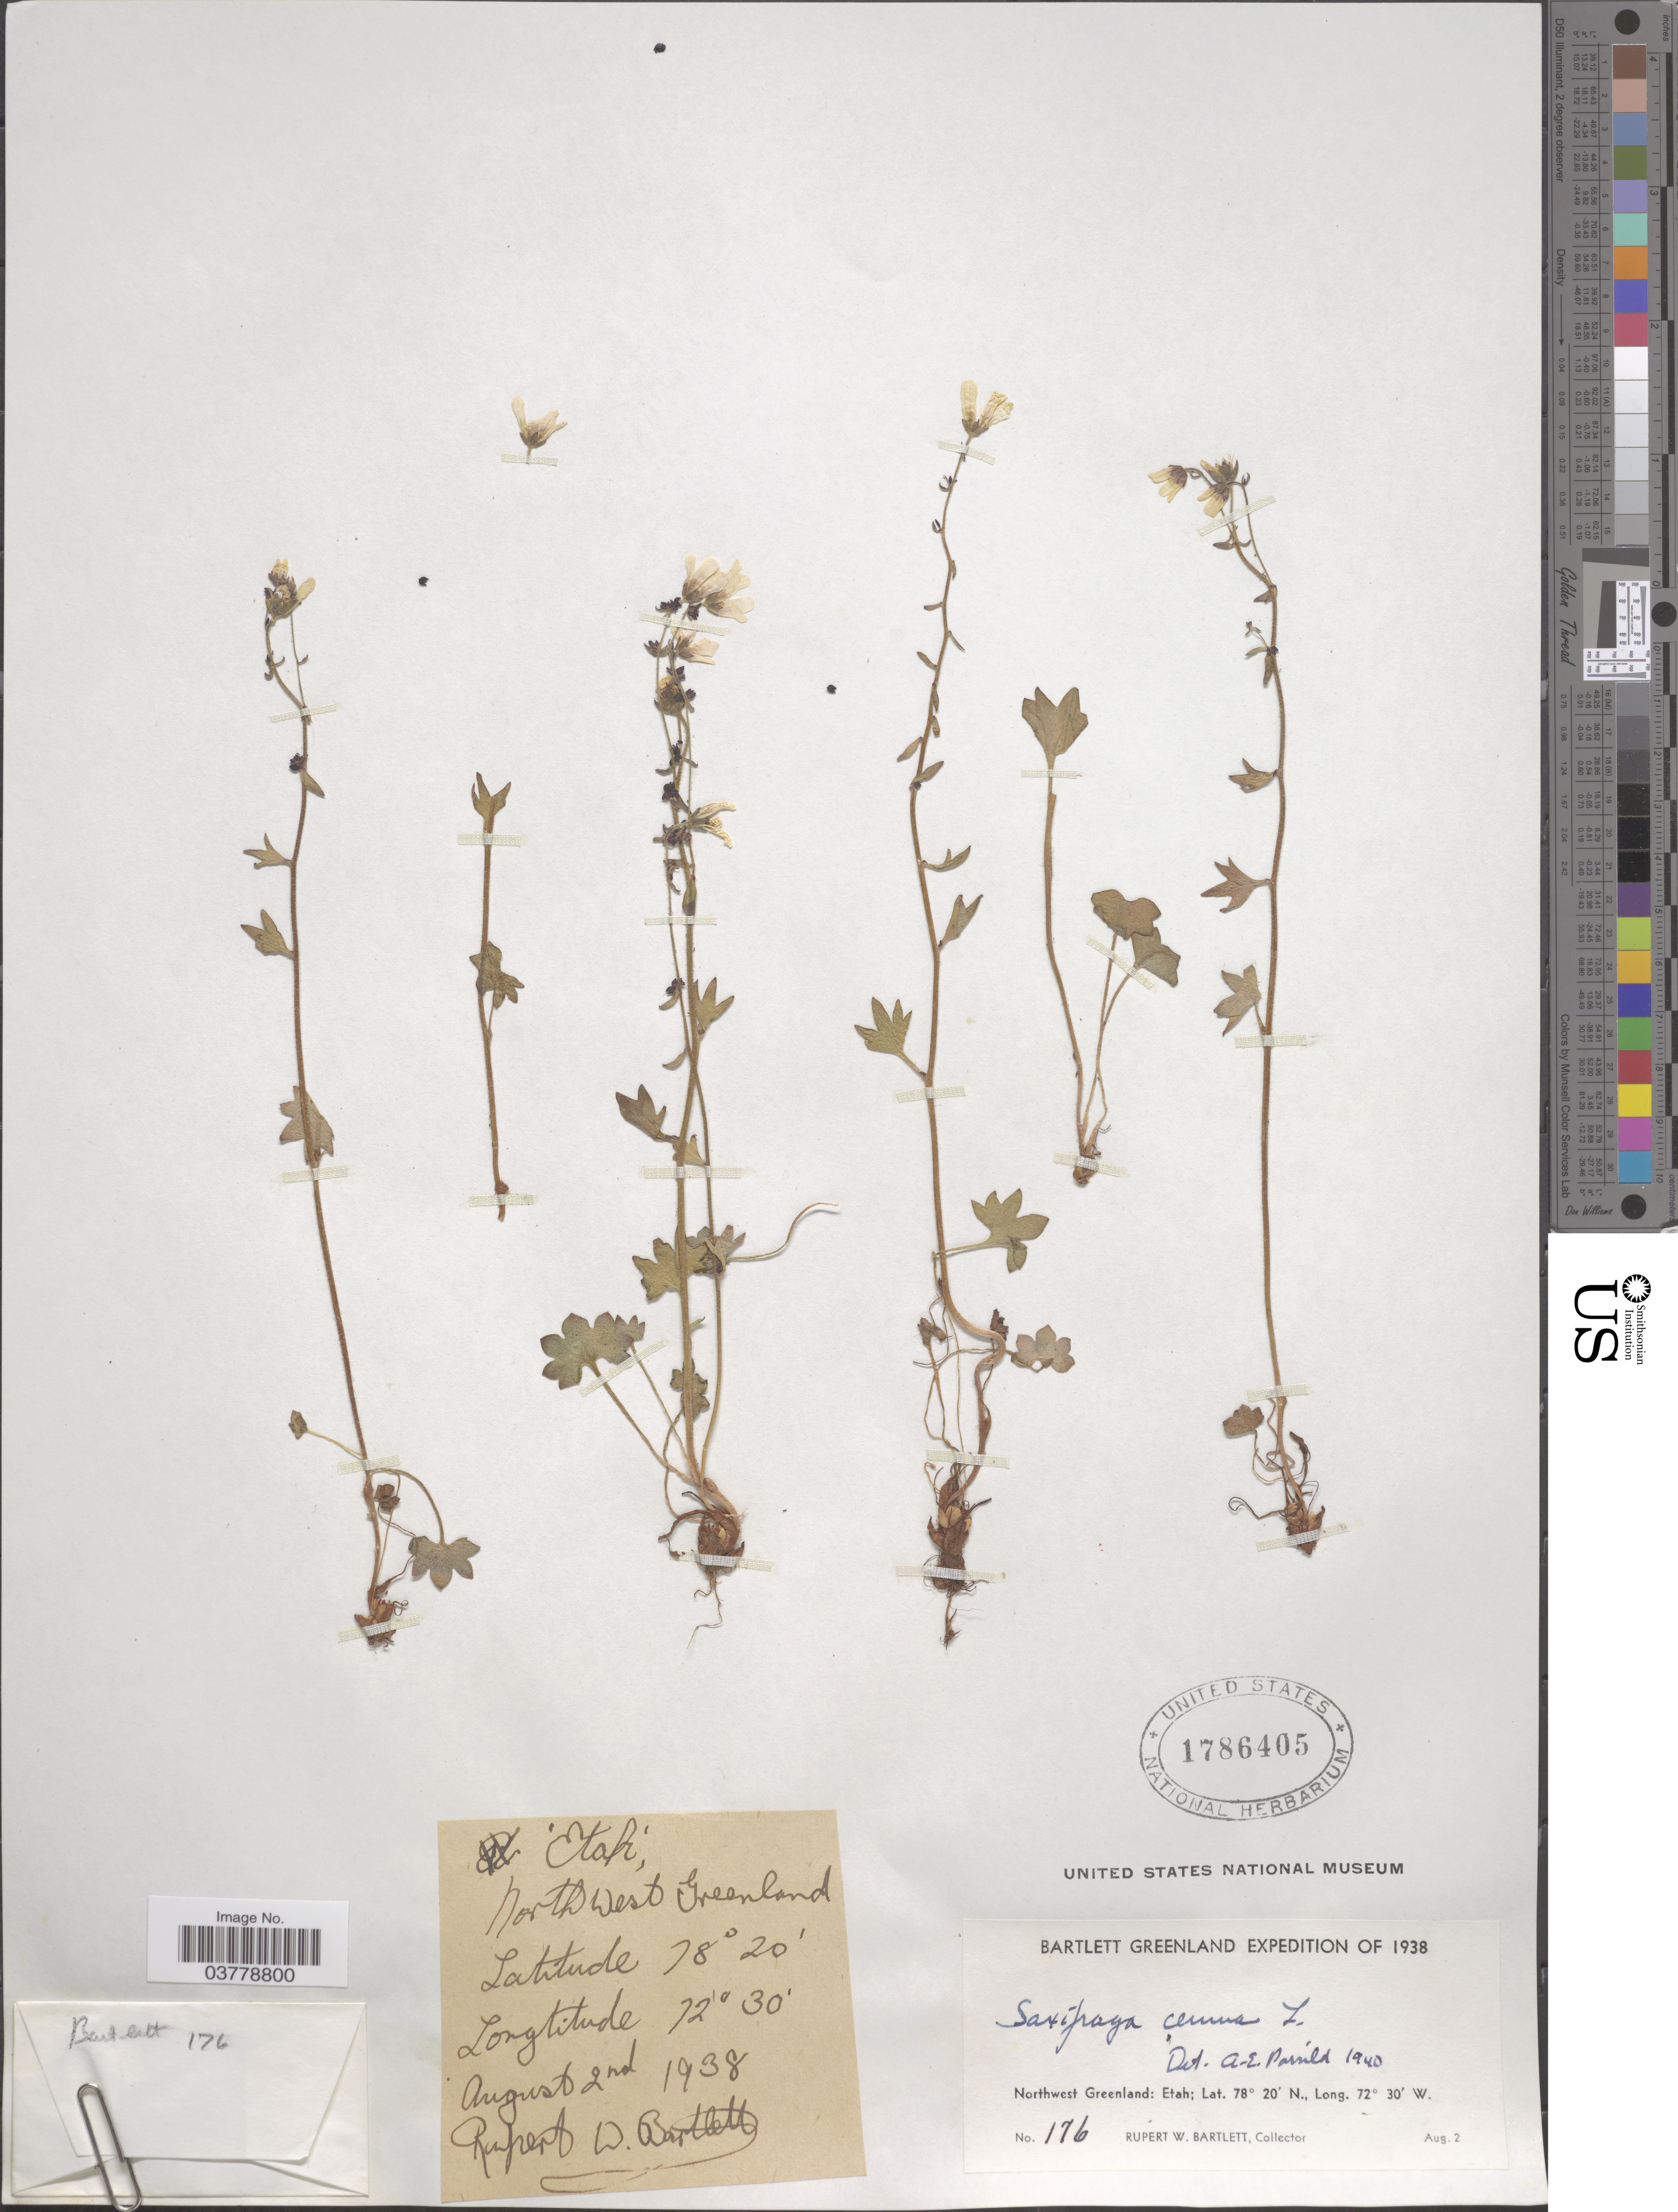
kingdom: Plantae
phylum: Tracheophyta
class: Magnoliopsida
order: Saxifragales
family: Saxifragaceae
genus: Saxifraga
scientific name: Saxifraga cernua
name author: L.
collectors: R. W. Bartlett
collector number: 176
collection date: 1938-08-02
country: Greenland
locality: Northwest Greenland: Etah.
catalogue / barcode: US 1786405